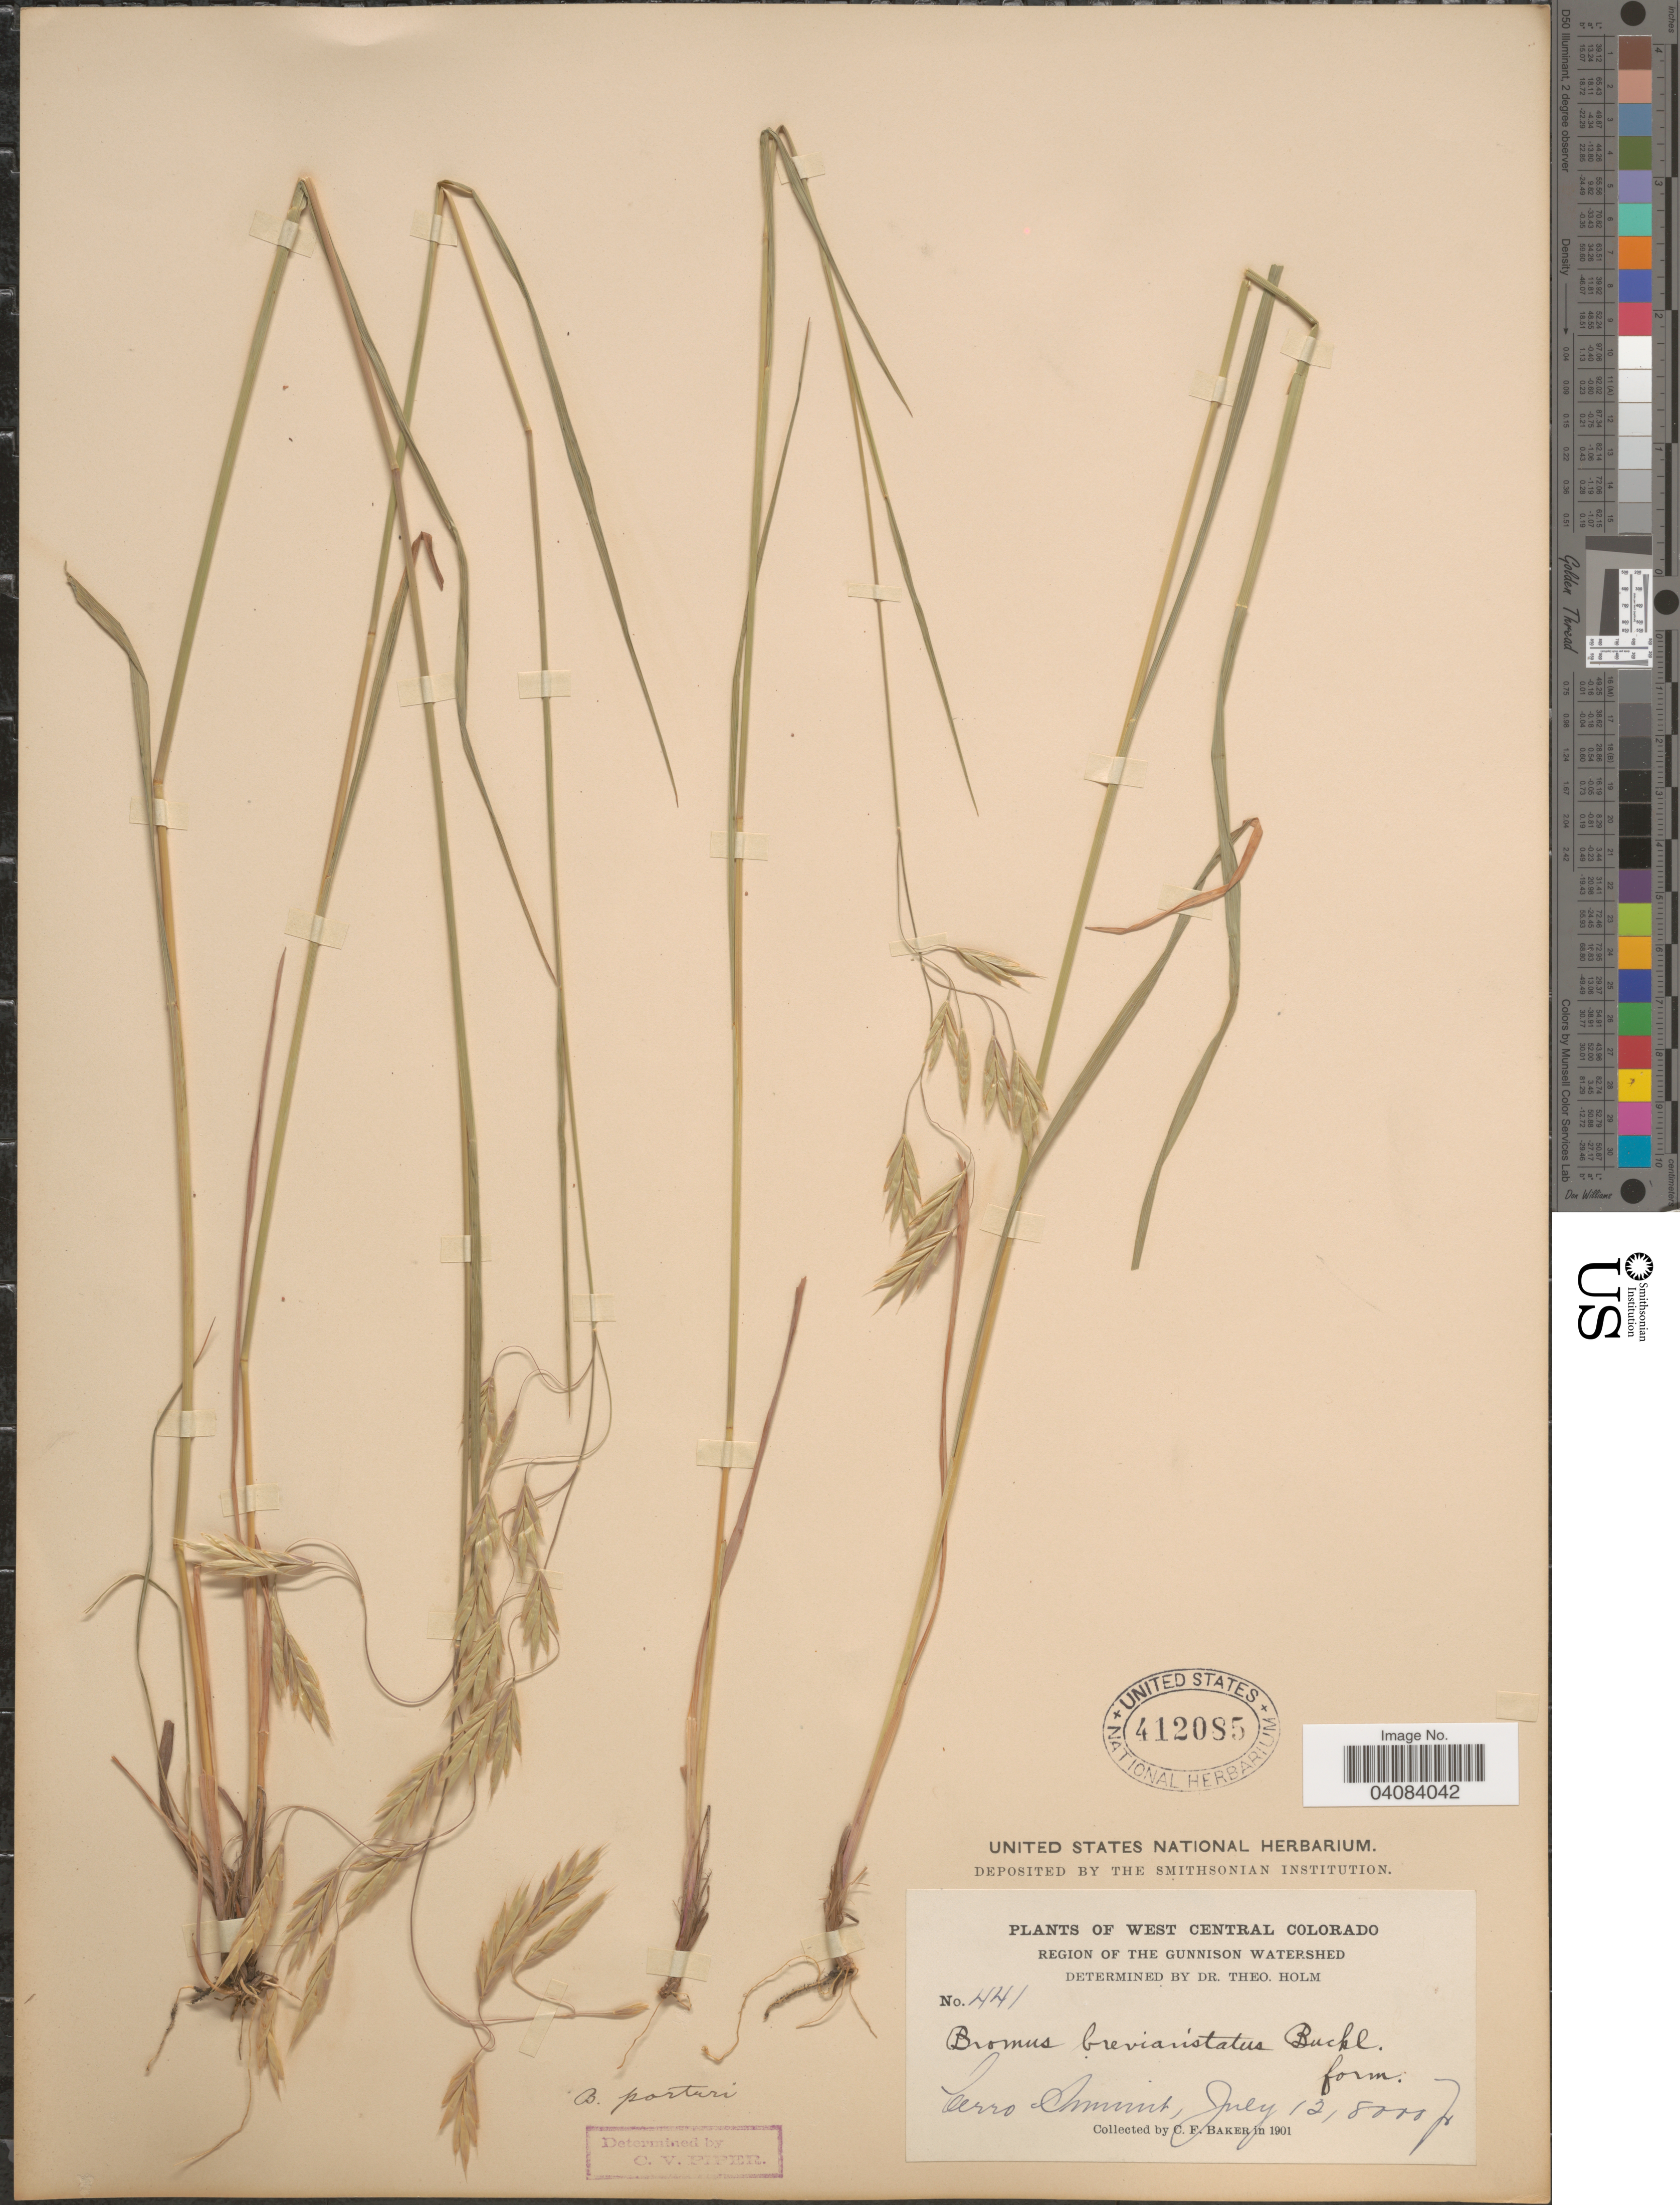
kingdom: Plantae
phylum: Tracheophyta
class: Liliopsida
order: Poales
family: Poaceae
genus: Bromus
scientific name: Bromus porteri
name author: (J.M. Coult.) Nash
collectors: C. F. Baker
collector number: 441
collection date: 1901-07-12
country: United States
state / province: Colorado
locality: West Central Colorado. Region of the Gunnison Watershed. Cerro Summit.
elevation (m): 2438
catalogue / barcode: US 412085